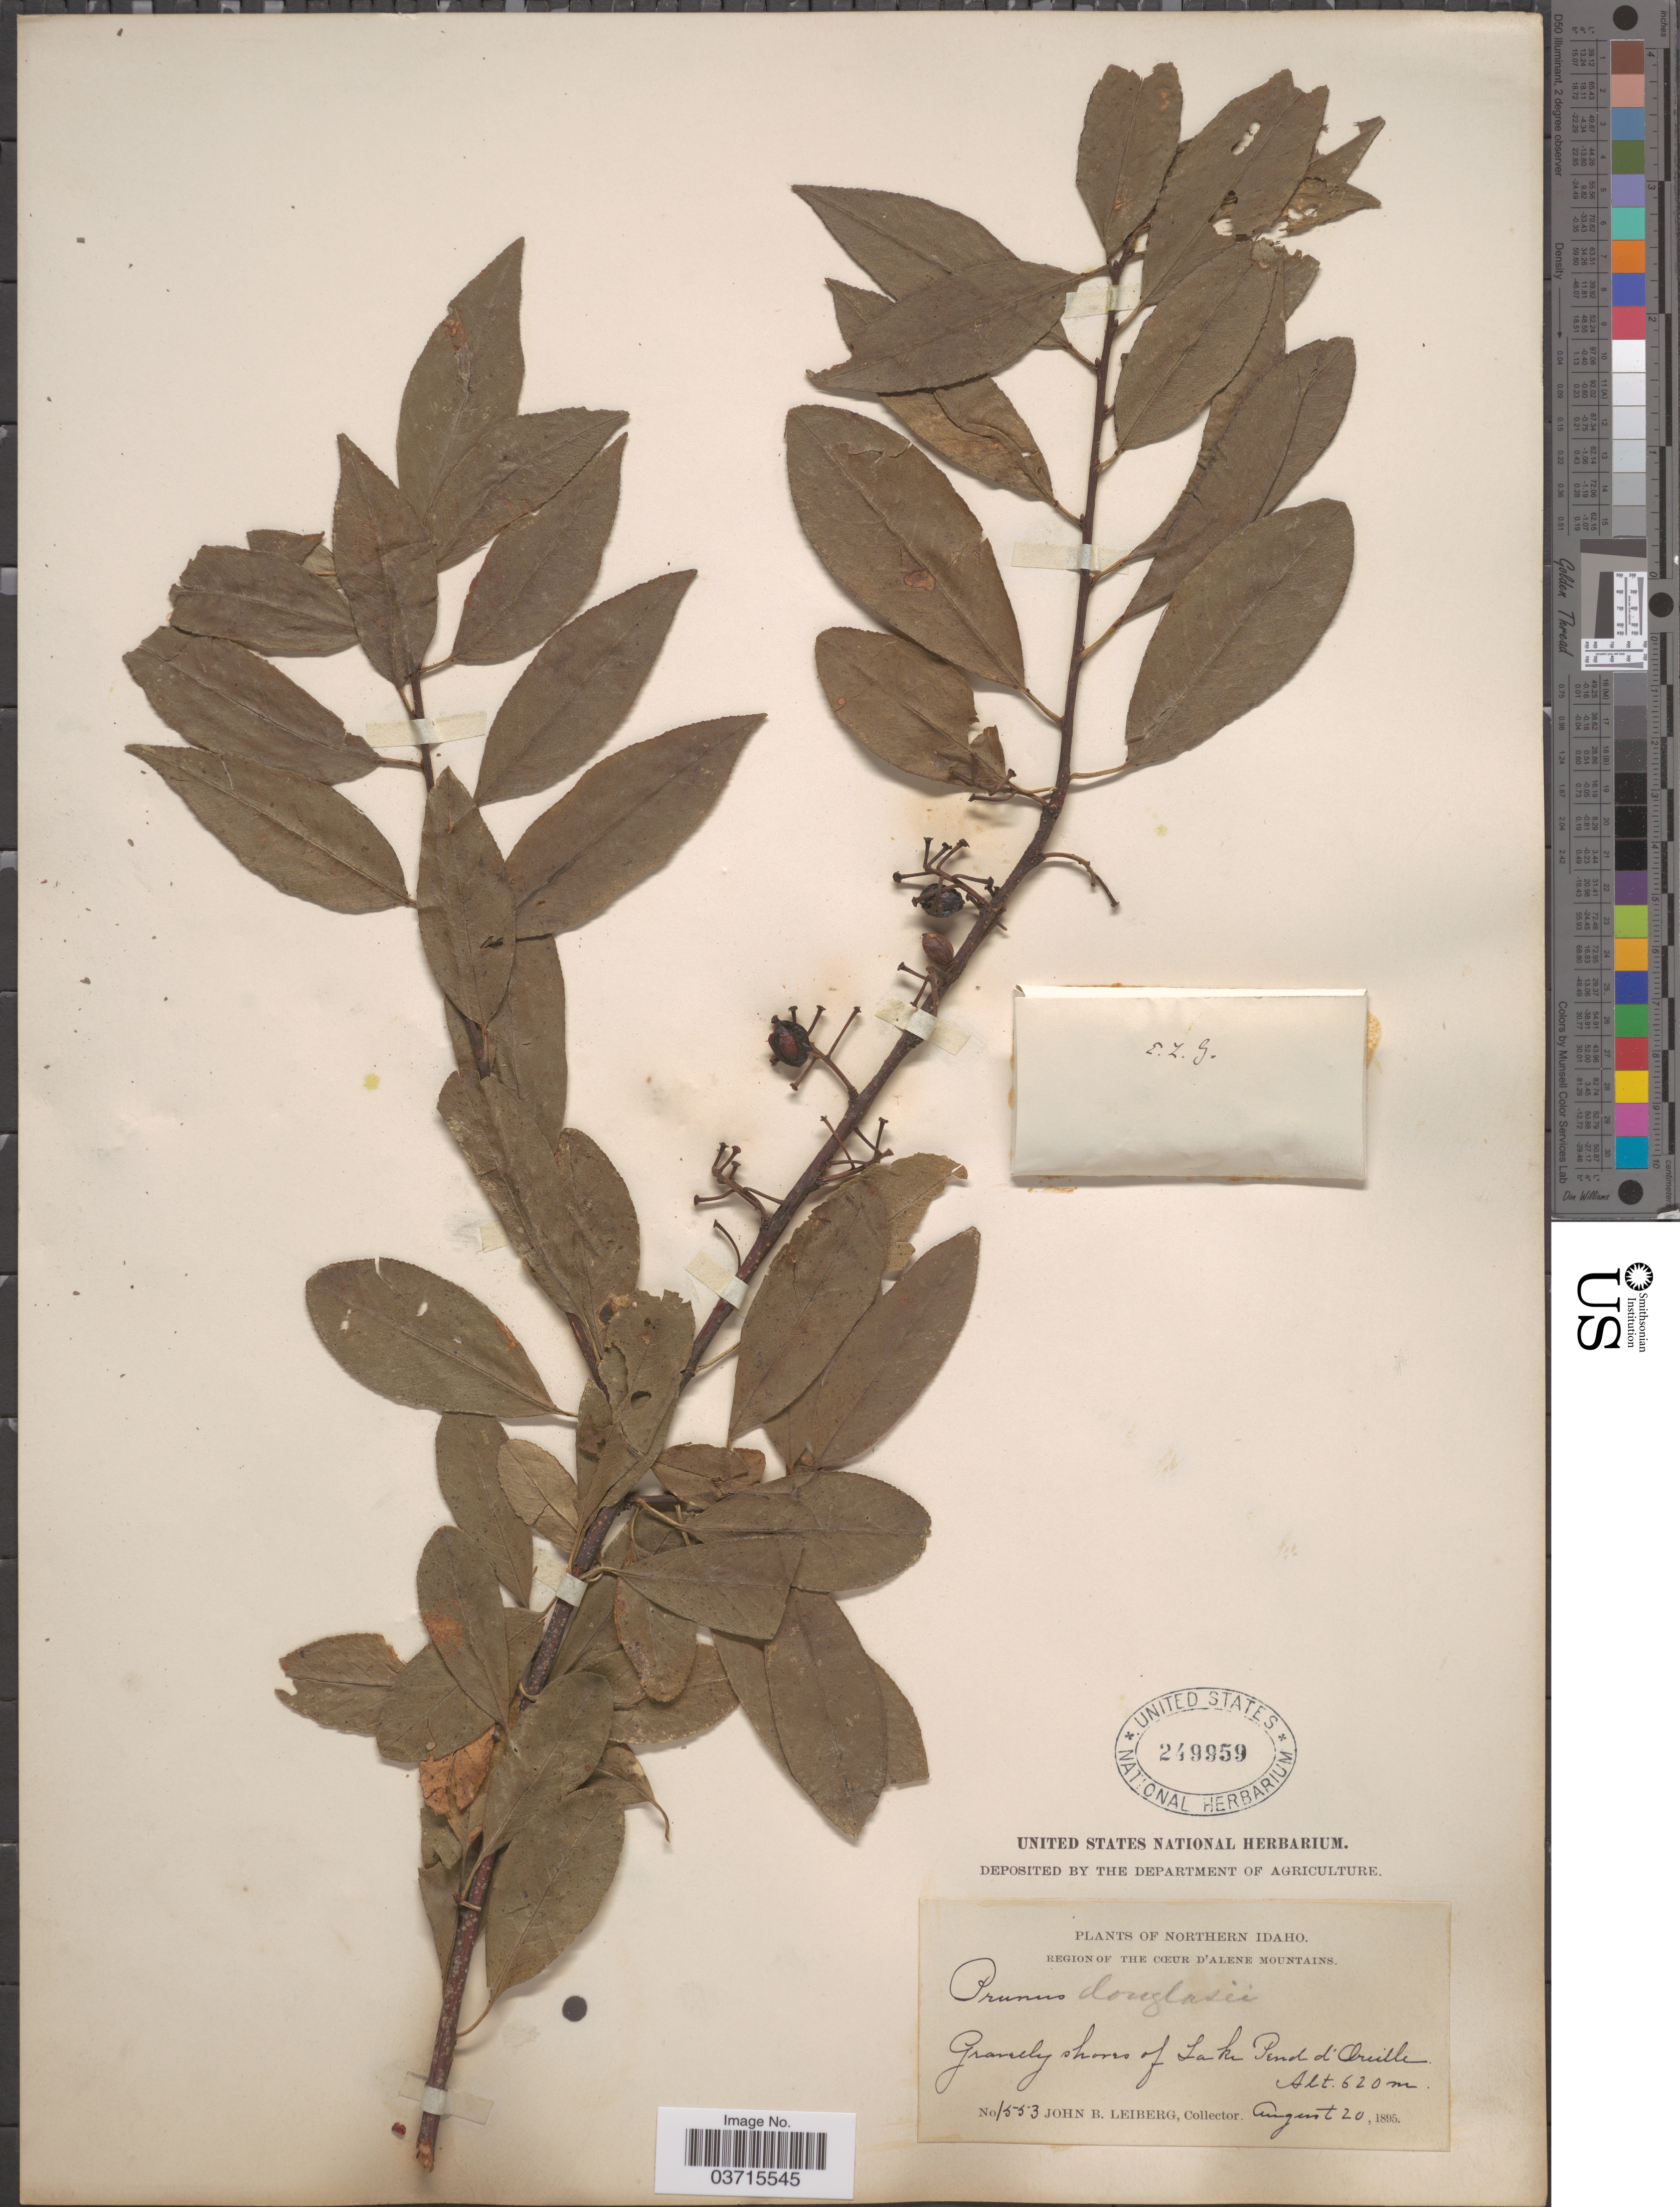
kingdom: Plantae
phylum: Tracheophyta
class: Magnoliopsida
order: Rosales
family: Rosaceae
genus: Prunus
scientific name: Prunus douglasii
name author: Basualdo & Zardini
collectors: J. B. Leiberg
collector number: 1553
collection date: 1895-08-20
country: United States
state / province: Idaho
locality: Northern Idaho. Region of The Coeur D'Alene Mountains. Gravelly shores of Lake Pend d'Oreille.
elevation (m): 620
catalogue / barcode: US 249959